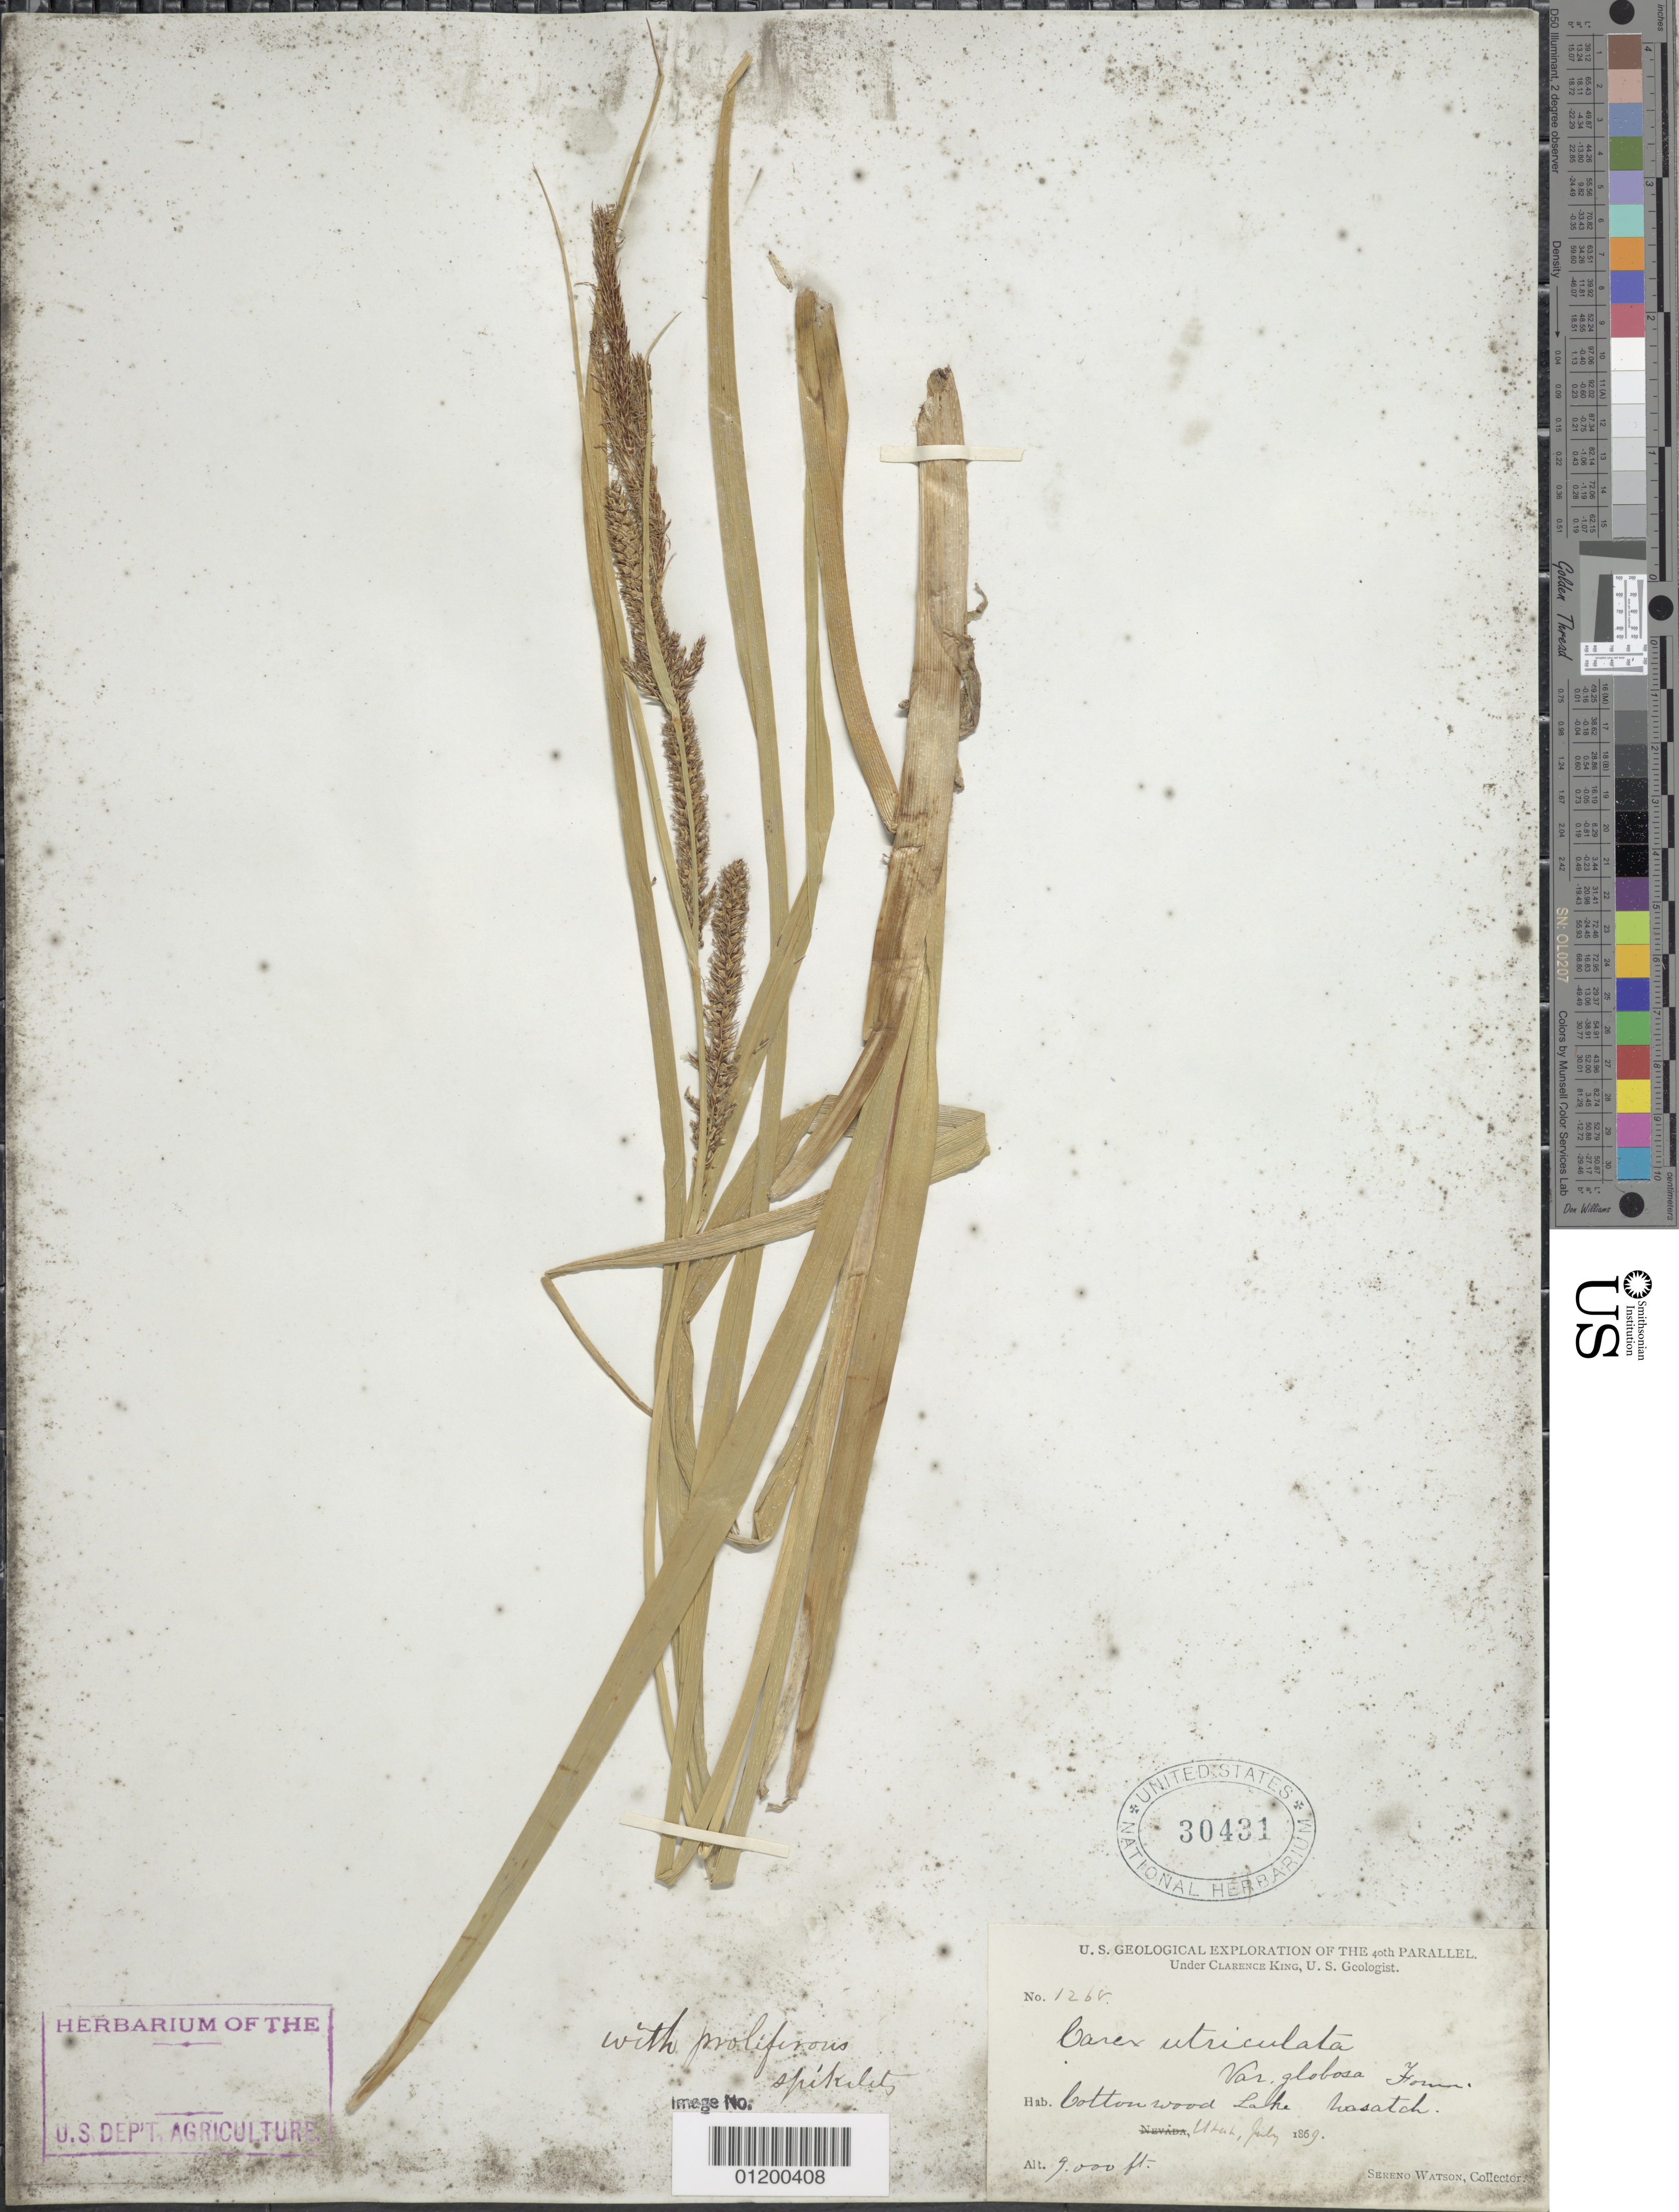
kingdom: Plantae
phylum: Tracheophyta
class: Liliopsida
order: Poales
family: Cyperaceae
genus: Carex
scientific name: Carex utriculata var. globosa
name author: Olney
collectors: S. Watson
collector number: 1268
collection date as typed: Jul 1869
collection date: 1869-07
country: United States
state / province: Utah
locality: Cottonwood Lake, Wasatch.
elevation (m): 2743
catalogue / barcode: US 30431